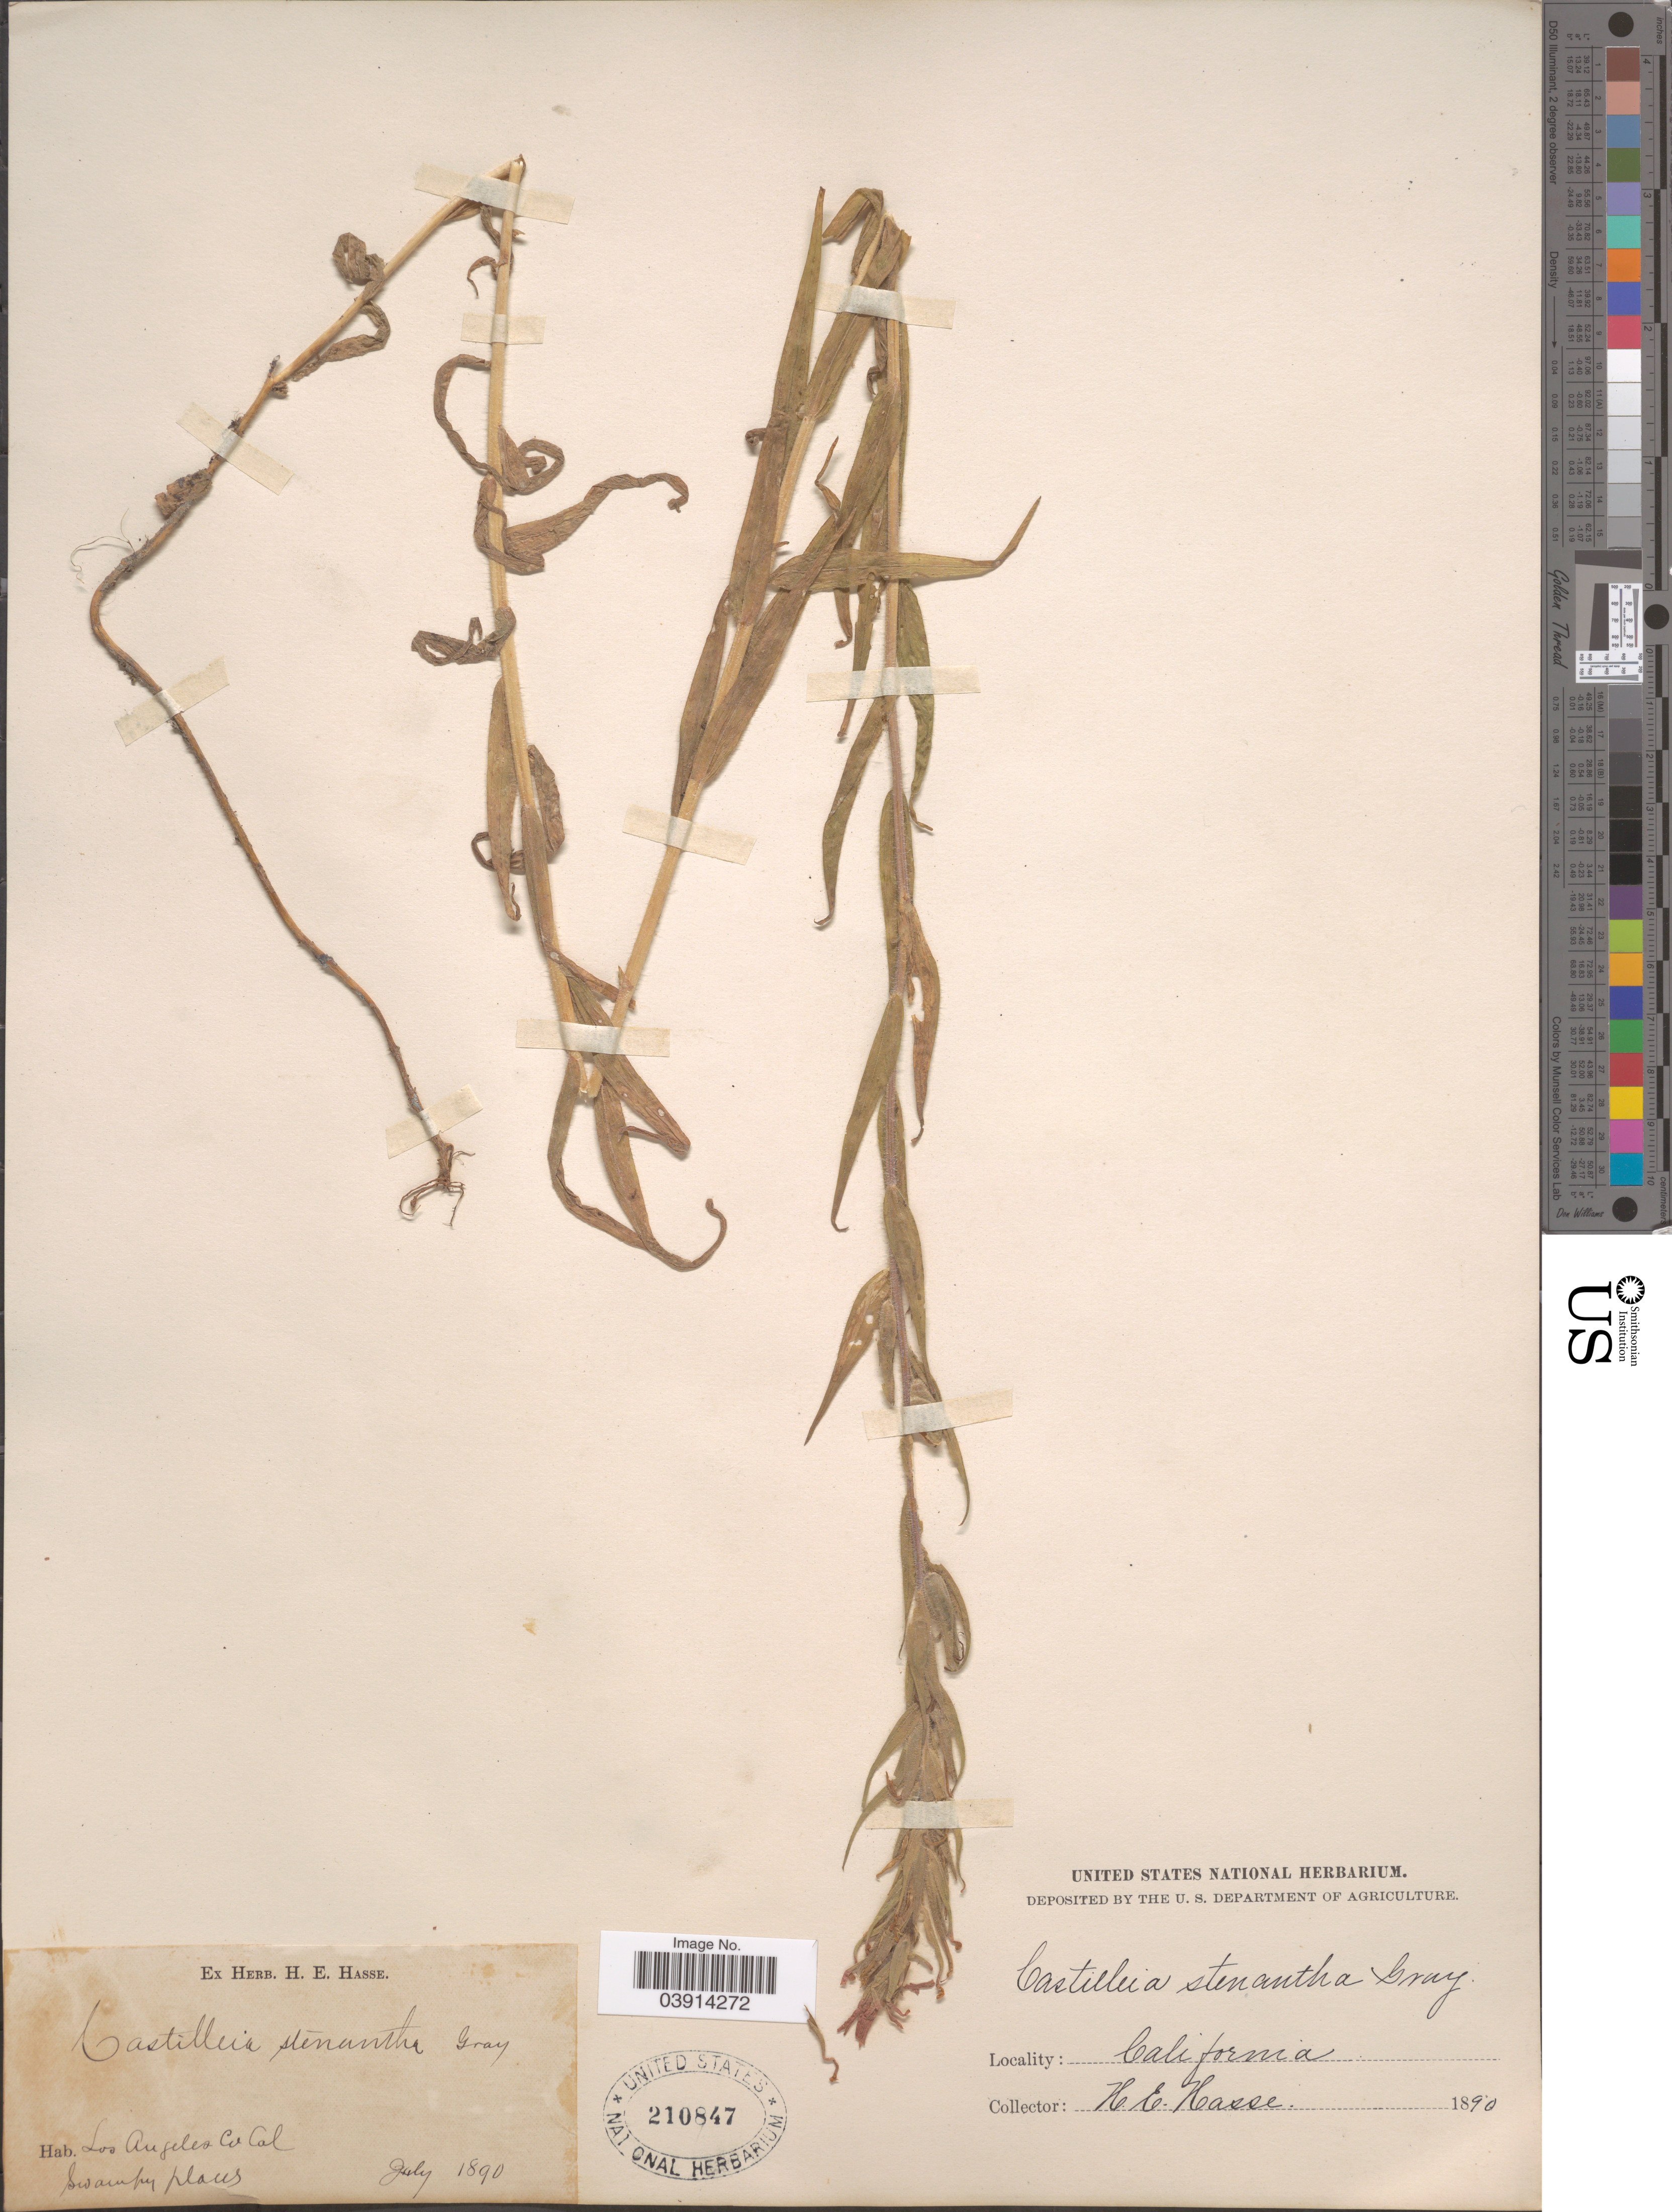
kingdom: Plantae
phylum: Tracheophyta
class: Magnoliopsida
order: Lamiales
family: Orobanchaceae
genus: Castilleja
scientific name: Castilleja stenantha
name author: A. Gray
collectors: H. E. Hasse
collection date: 1890-07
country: United States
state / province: California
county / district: Los Angeles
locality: Los Angeles Co.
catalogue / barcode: US 210847